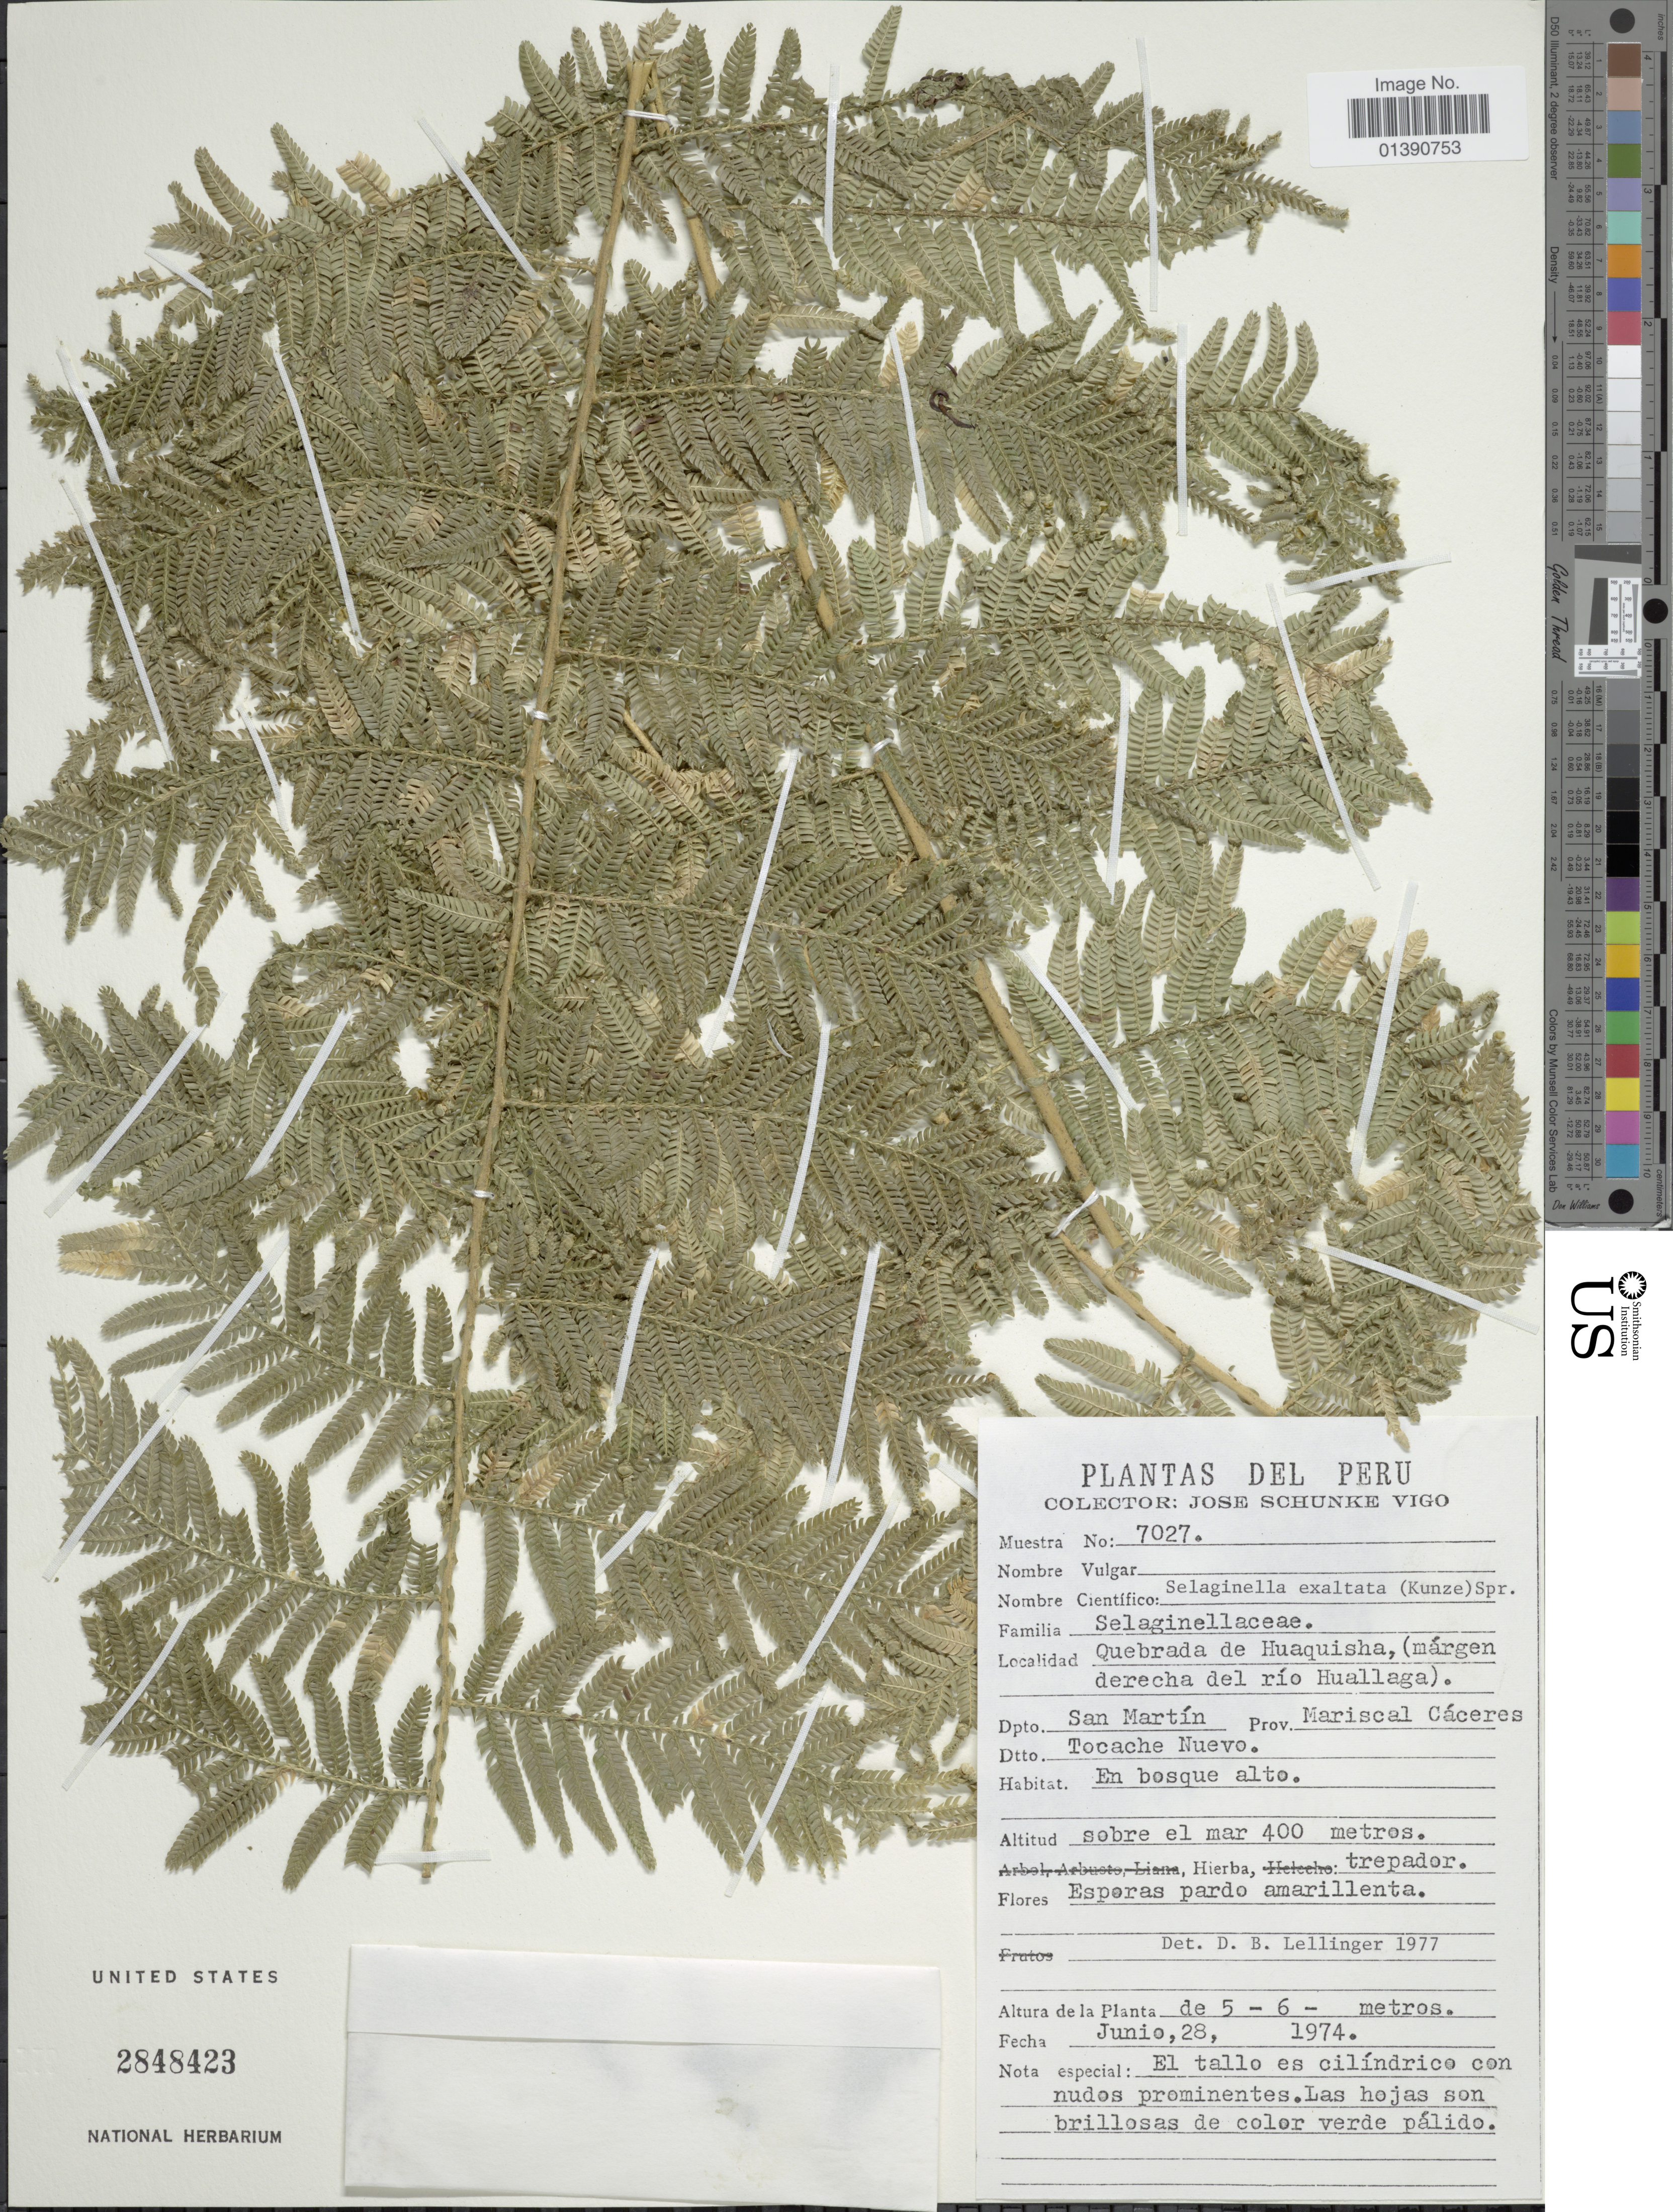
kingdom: Plantae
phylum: Tracheophyta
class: Lycopodiopsida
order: Selaginellales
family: Selaginellaceae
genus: Selaginella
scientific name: Selaginella exaltata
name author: (Kunze) Spring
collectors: J. Schunke Vigo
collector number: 7027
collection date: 1974-06-28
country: Peru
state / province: San Martín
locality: Prov. Pariscal Cáceres, Dtto Tocache Nuevo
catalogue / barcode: US 2848423